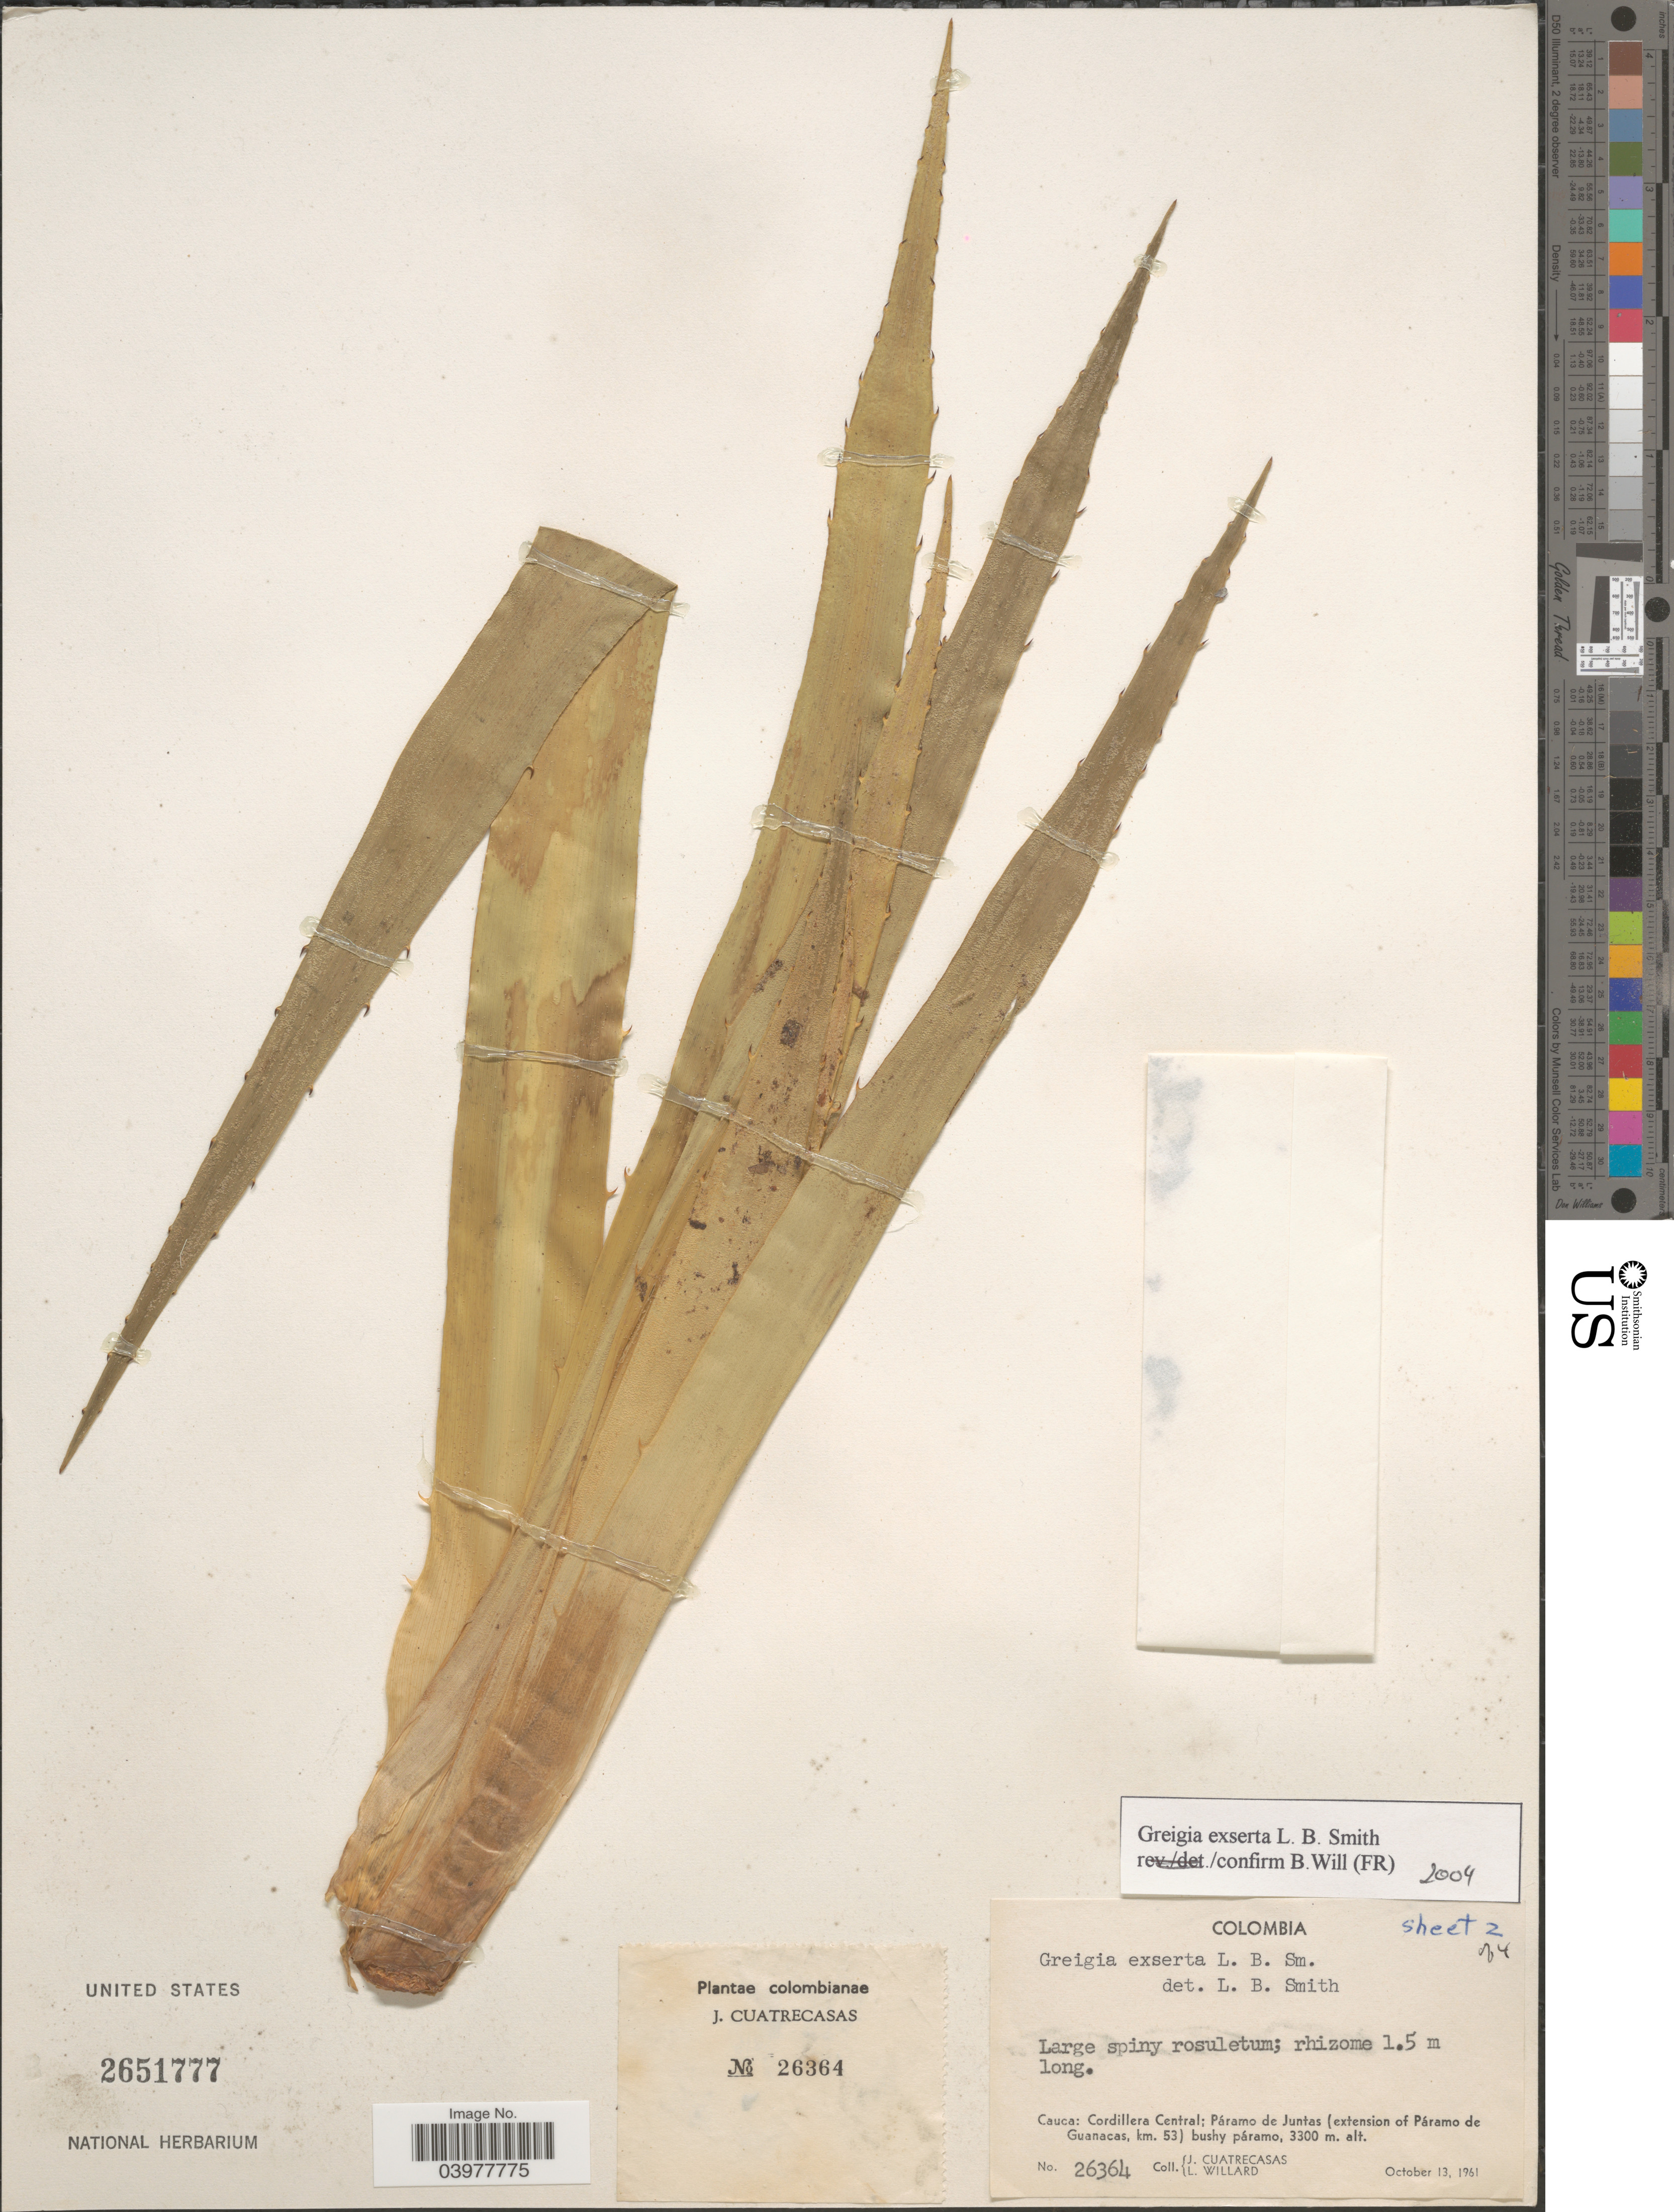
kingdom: Plantae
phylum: Tracheophyta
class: Liliopsida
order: Poales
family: Bromeliaceae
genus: Greigia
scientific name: Greigia exserta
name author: L.B. Sm.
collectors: J. Cuatrecasas & L. Willard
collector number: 26364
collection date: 1961-10-13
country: Colombia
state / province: Cauca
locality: Cordillera Central; Páramo de Juntas (extension of Páramo de Guanacas, km. 53) bushy páramo.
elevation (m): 3300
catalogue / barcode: US 2651777